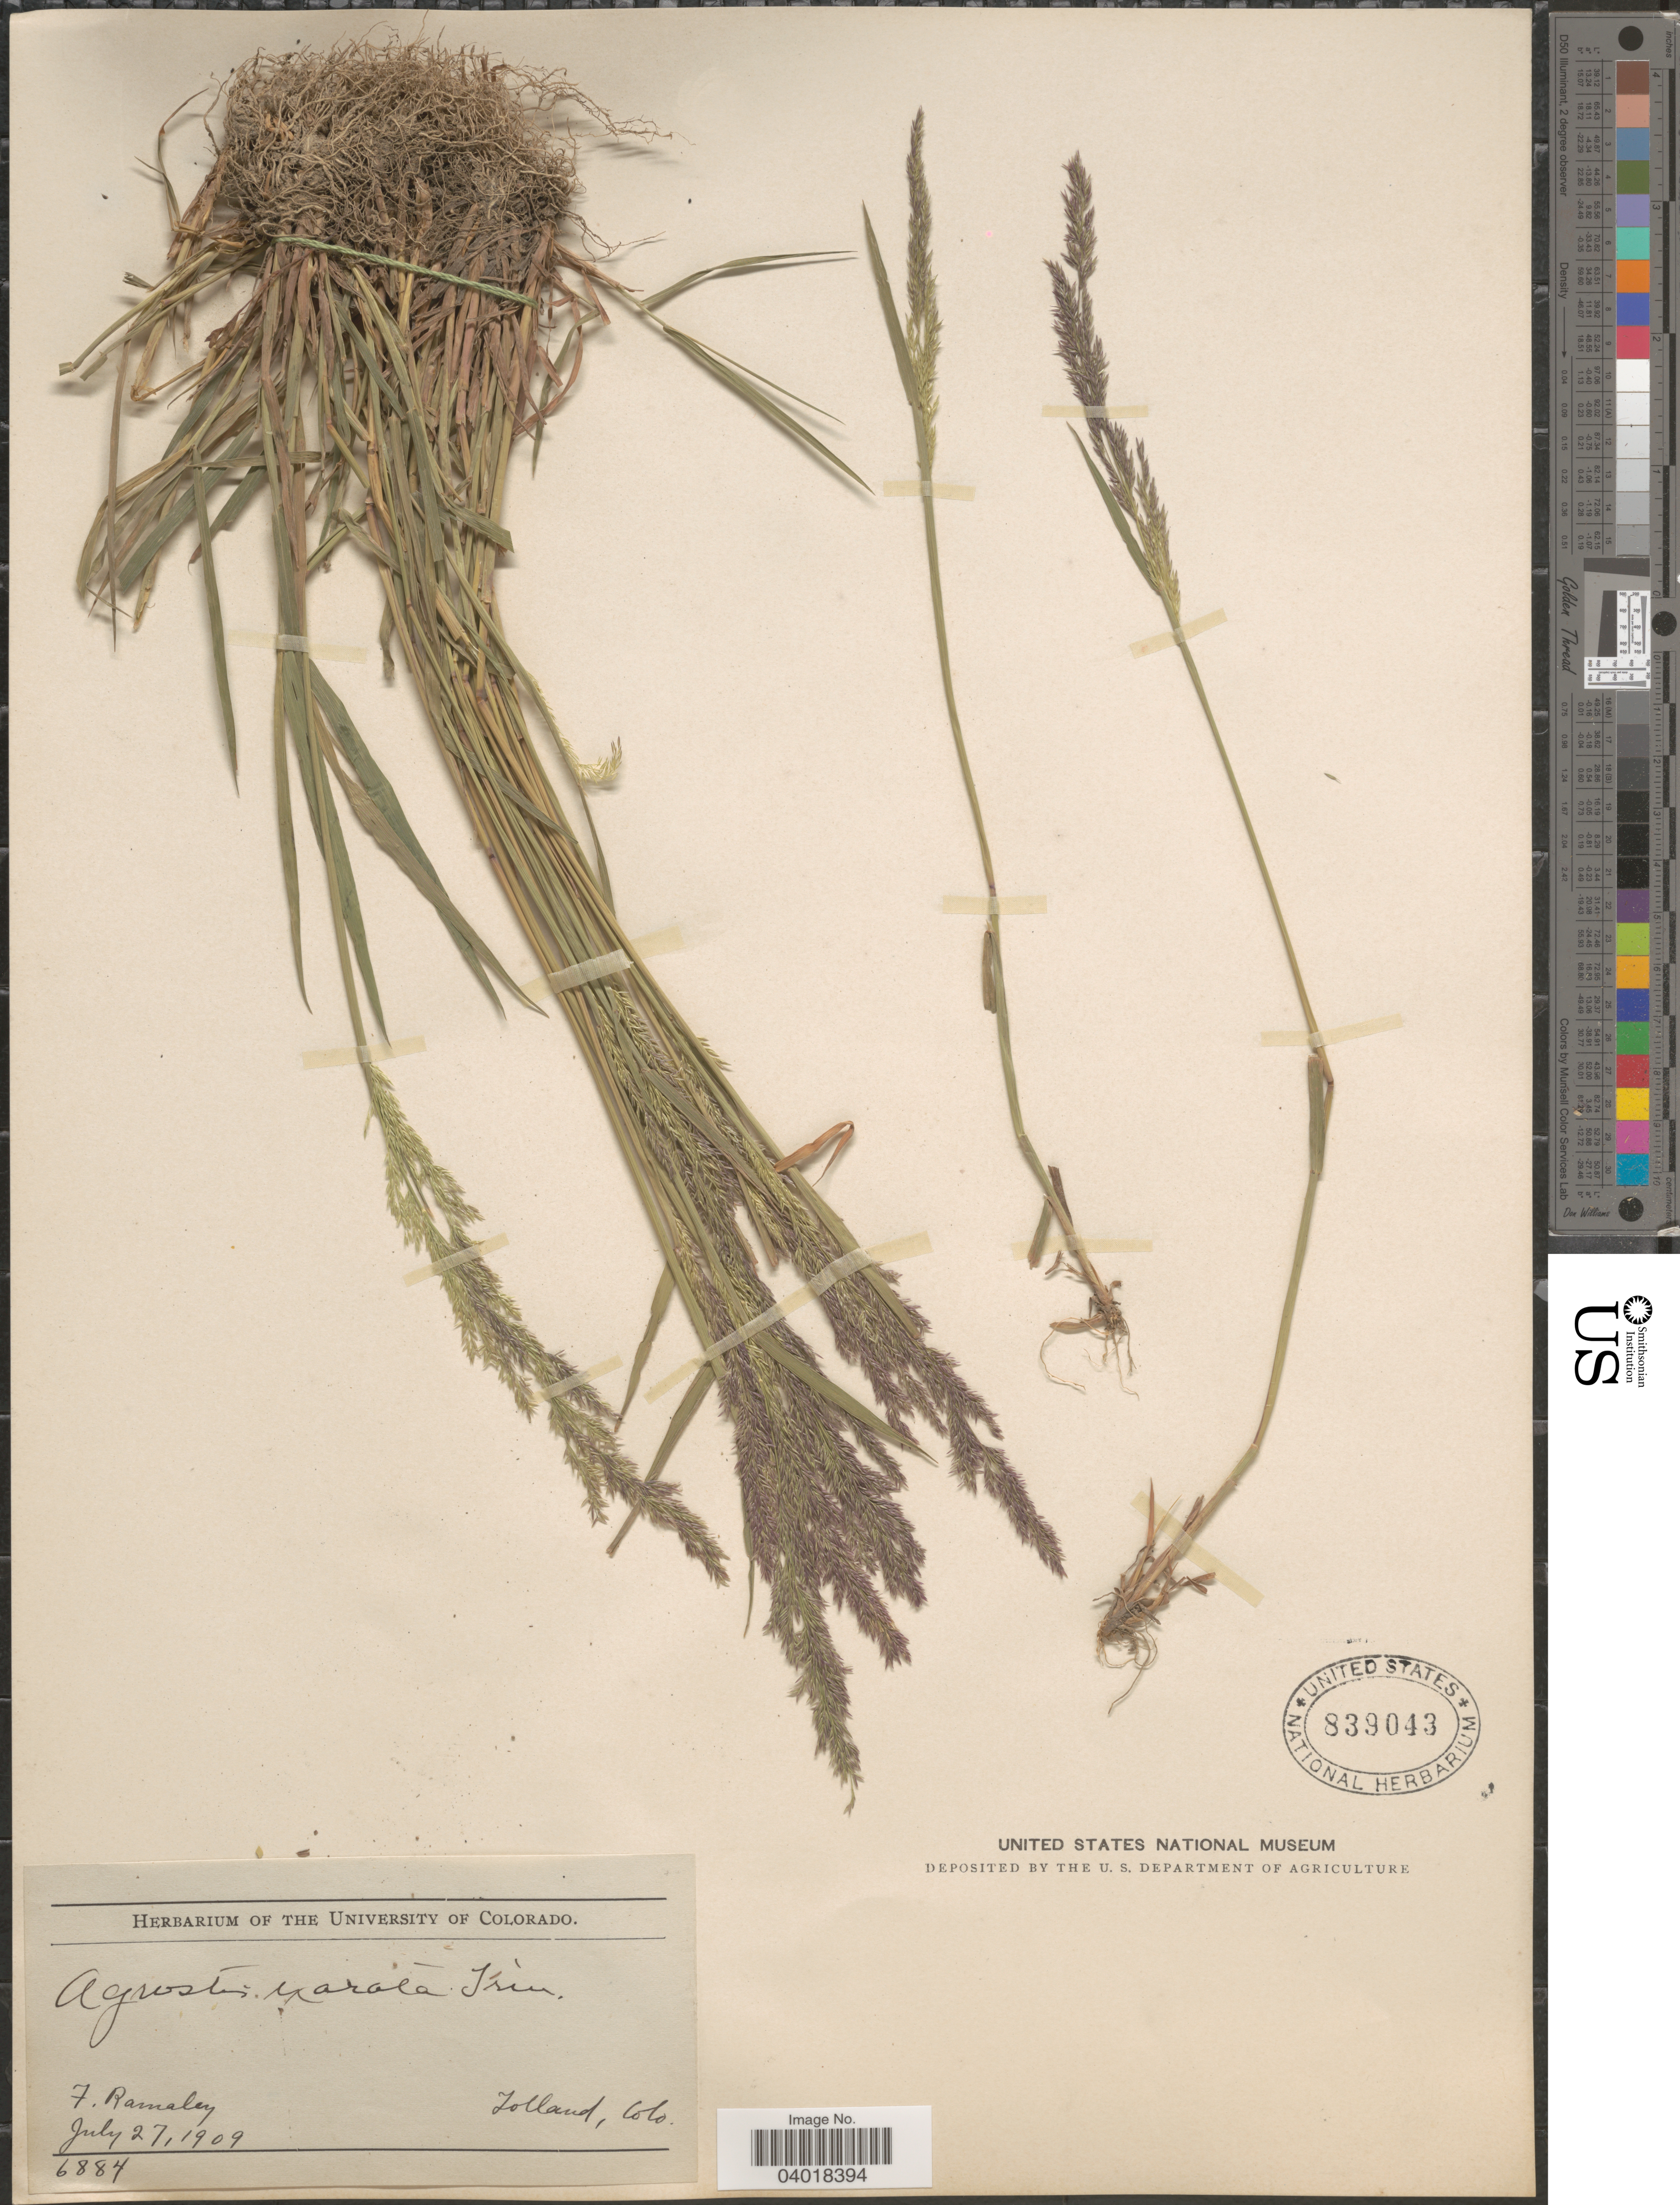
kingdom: Plantae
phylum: Tracheophyta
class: Liliopsida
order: Poales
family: Poaceae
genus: Agrostis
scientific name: Agrostis exarata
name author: Trin.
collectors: F. Ramaley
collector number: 6884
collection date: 1909-07-27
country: United States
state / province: Colorado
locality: Tolland.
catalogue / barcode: US 839043